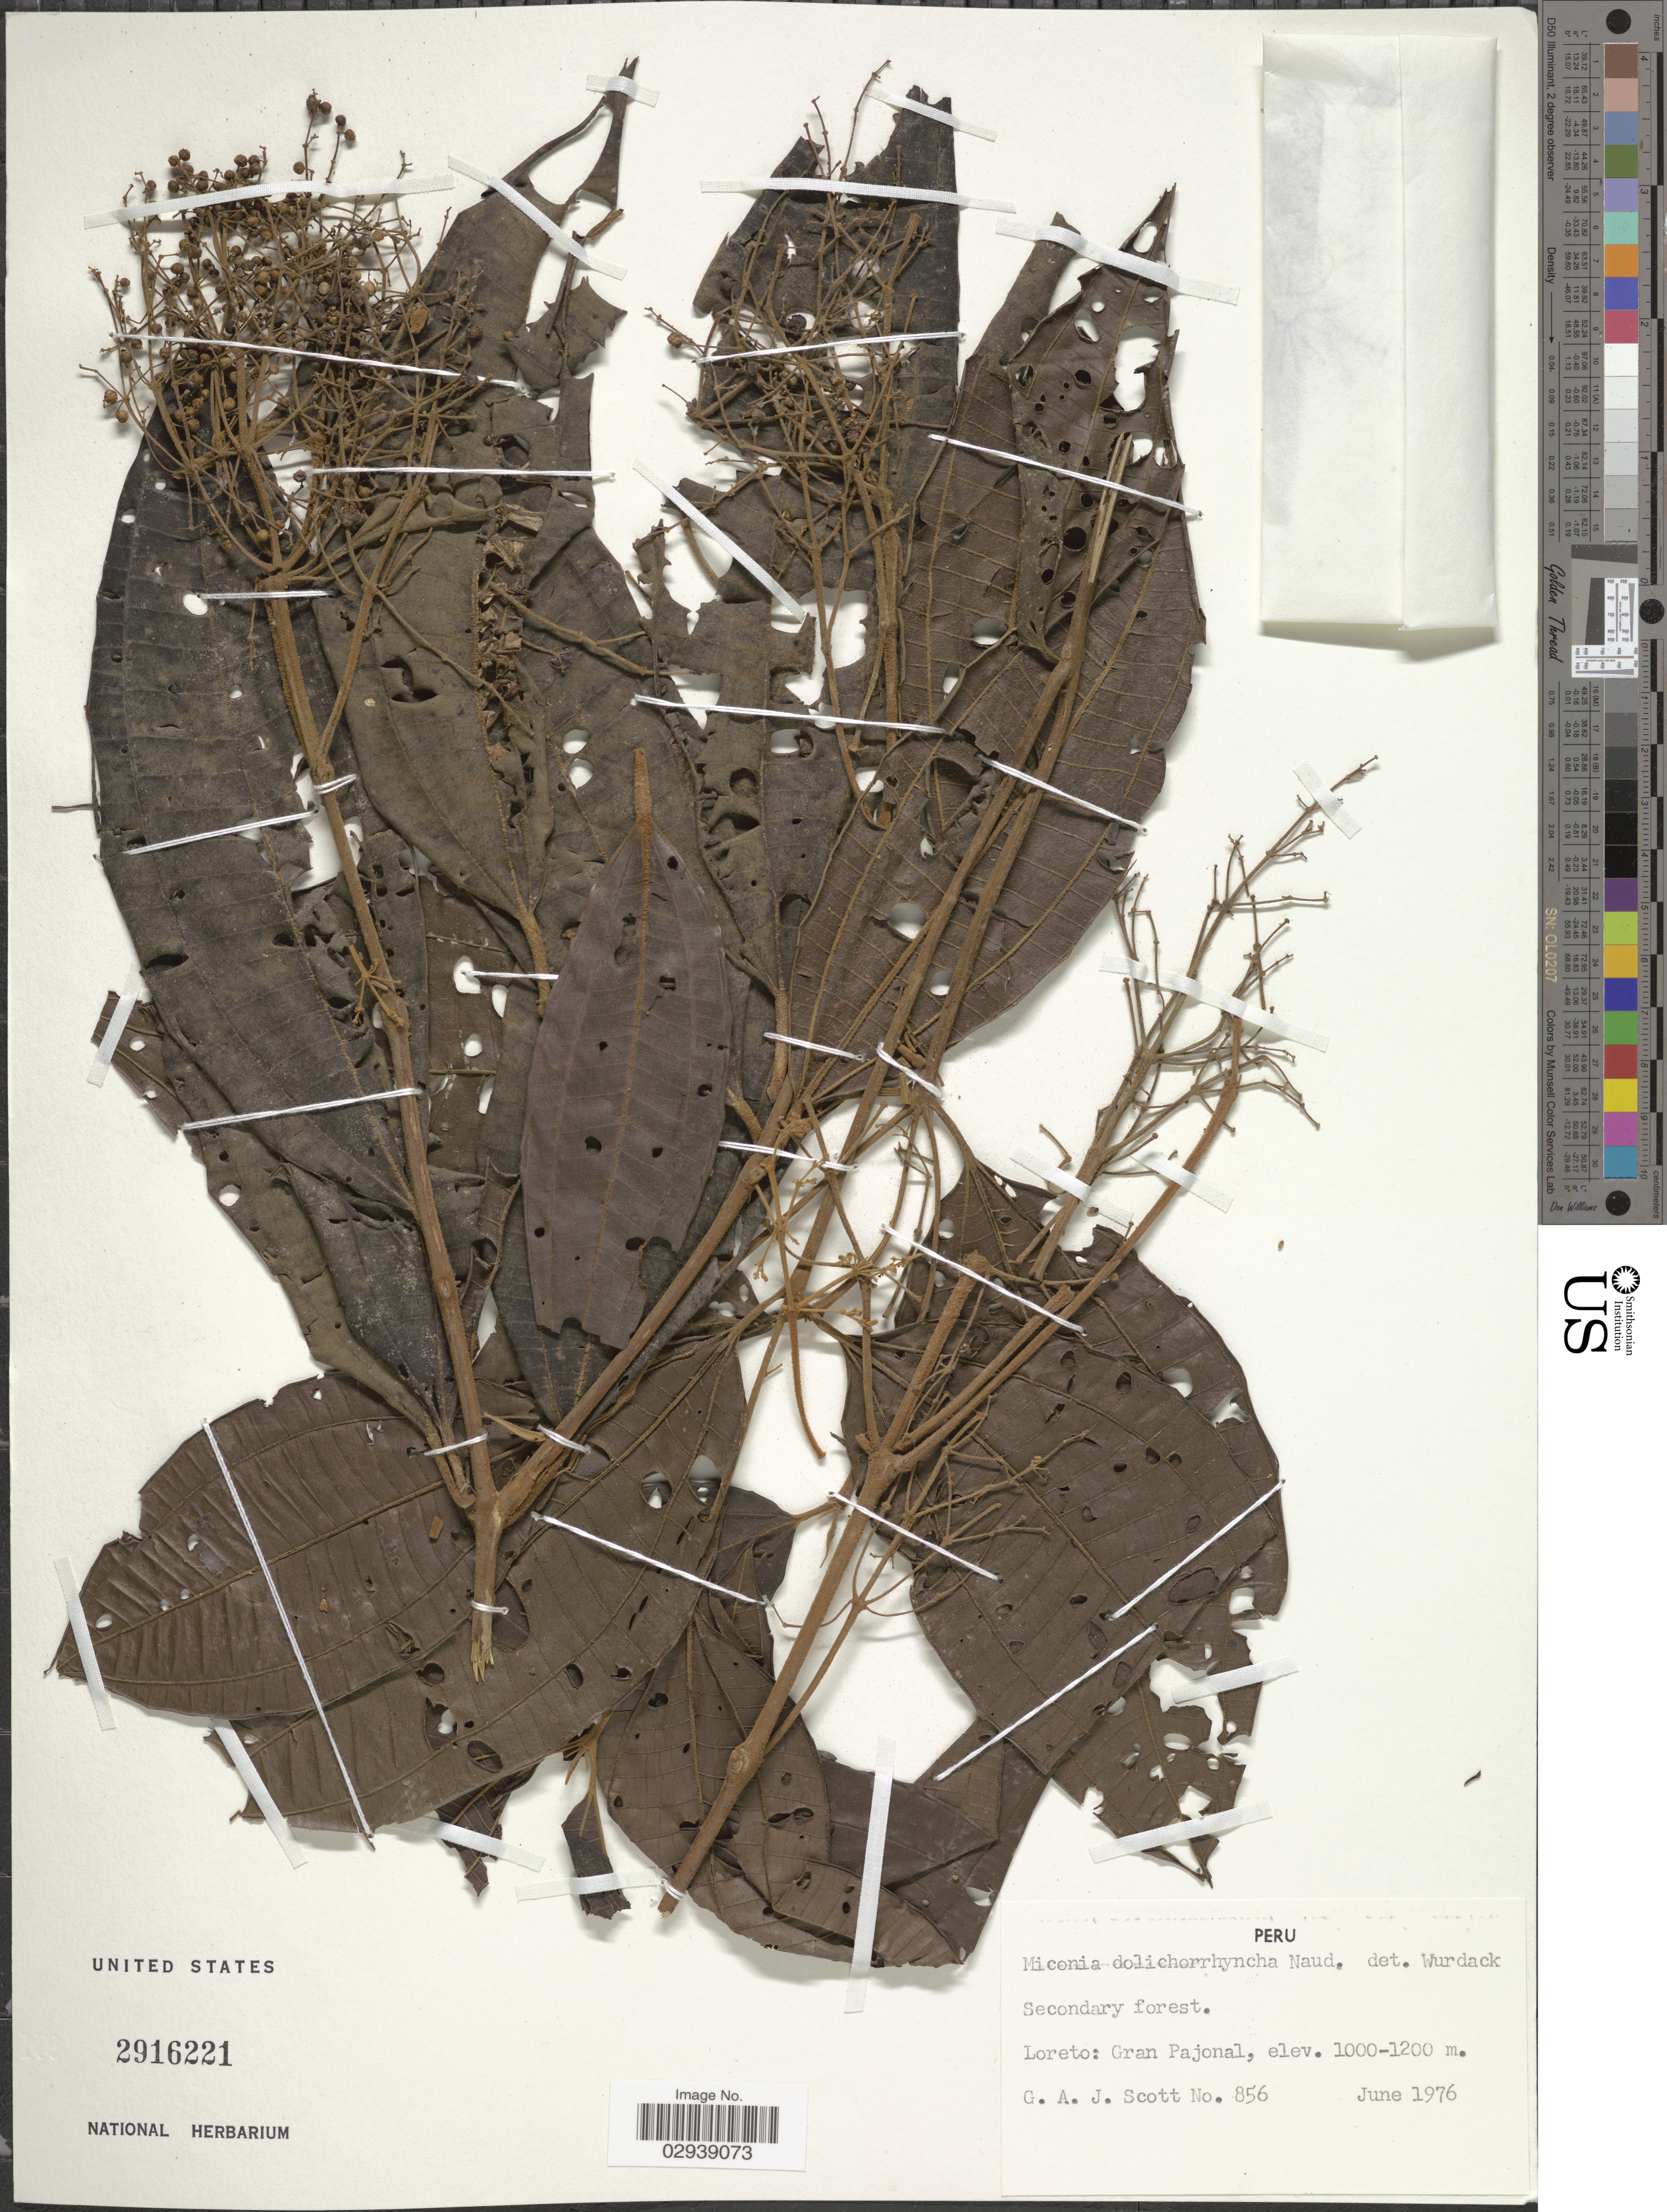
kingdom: Plantae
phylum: Tracheophyta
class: Magnoliopsida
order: Myrtales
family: Melastomataceae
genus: Miconia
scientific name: Miconia dolichorrhyncha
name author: Naudin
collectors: G. Scott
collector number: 856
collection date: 1976-06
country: Peru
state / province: Loreto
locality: Gran Pajonal.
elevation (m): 1000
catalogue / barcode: US 2916221